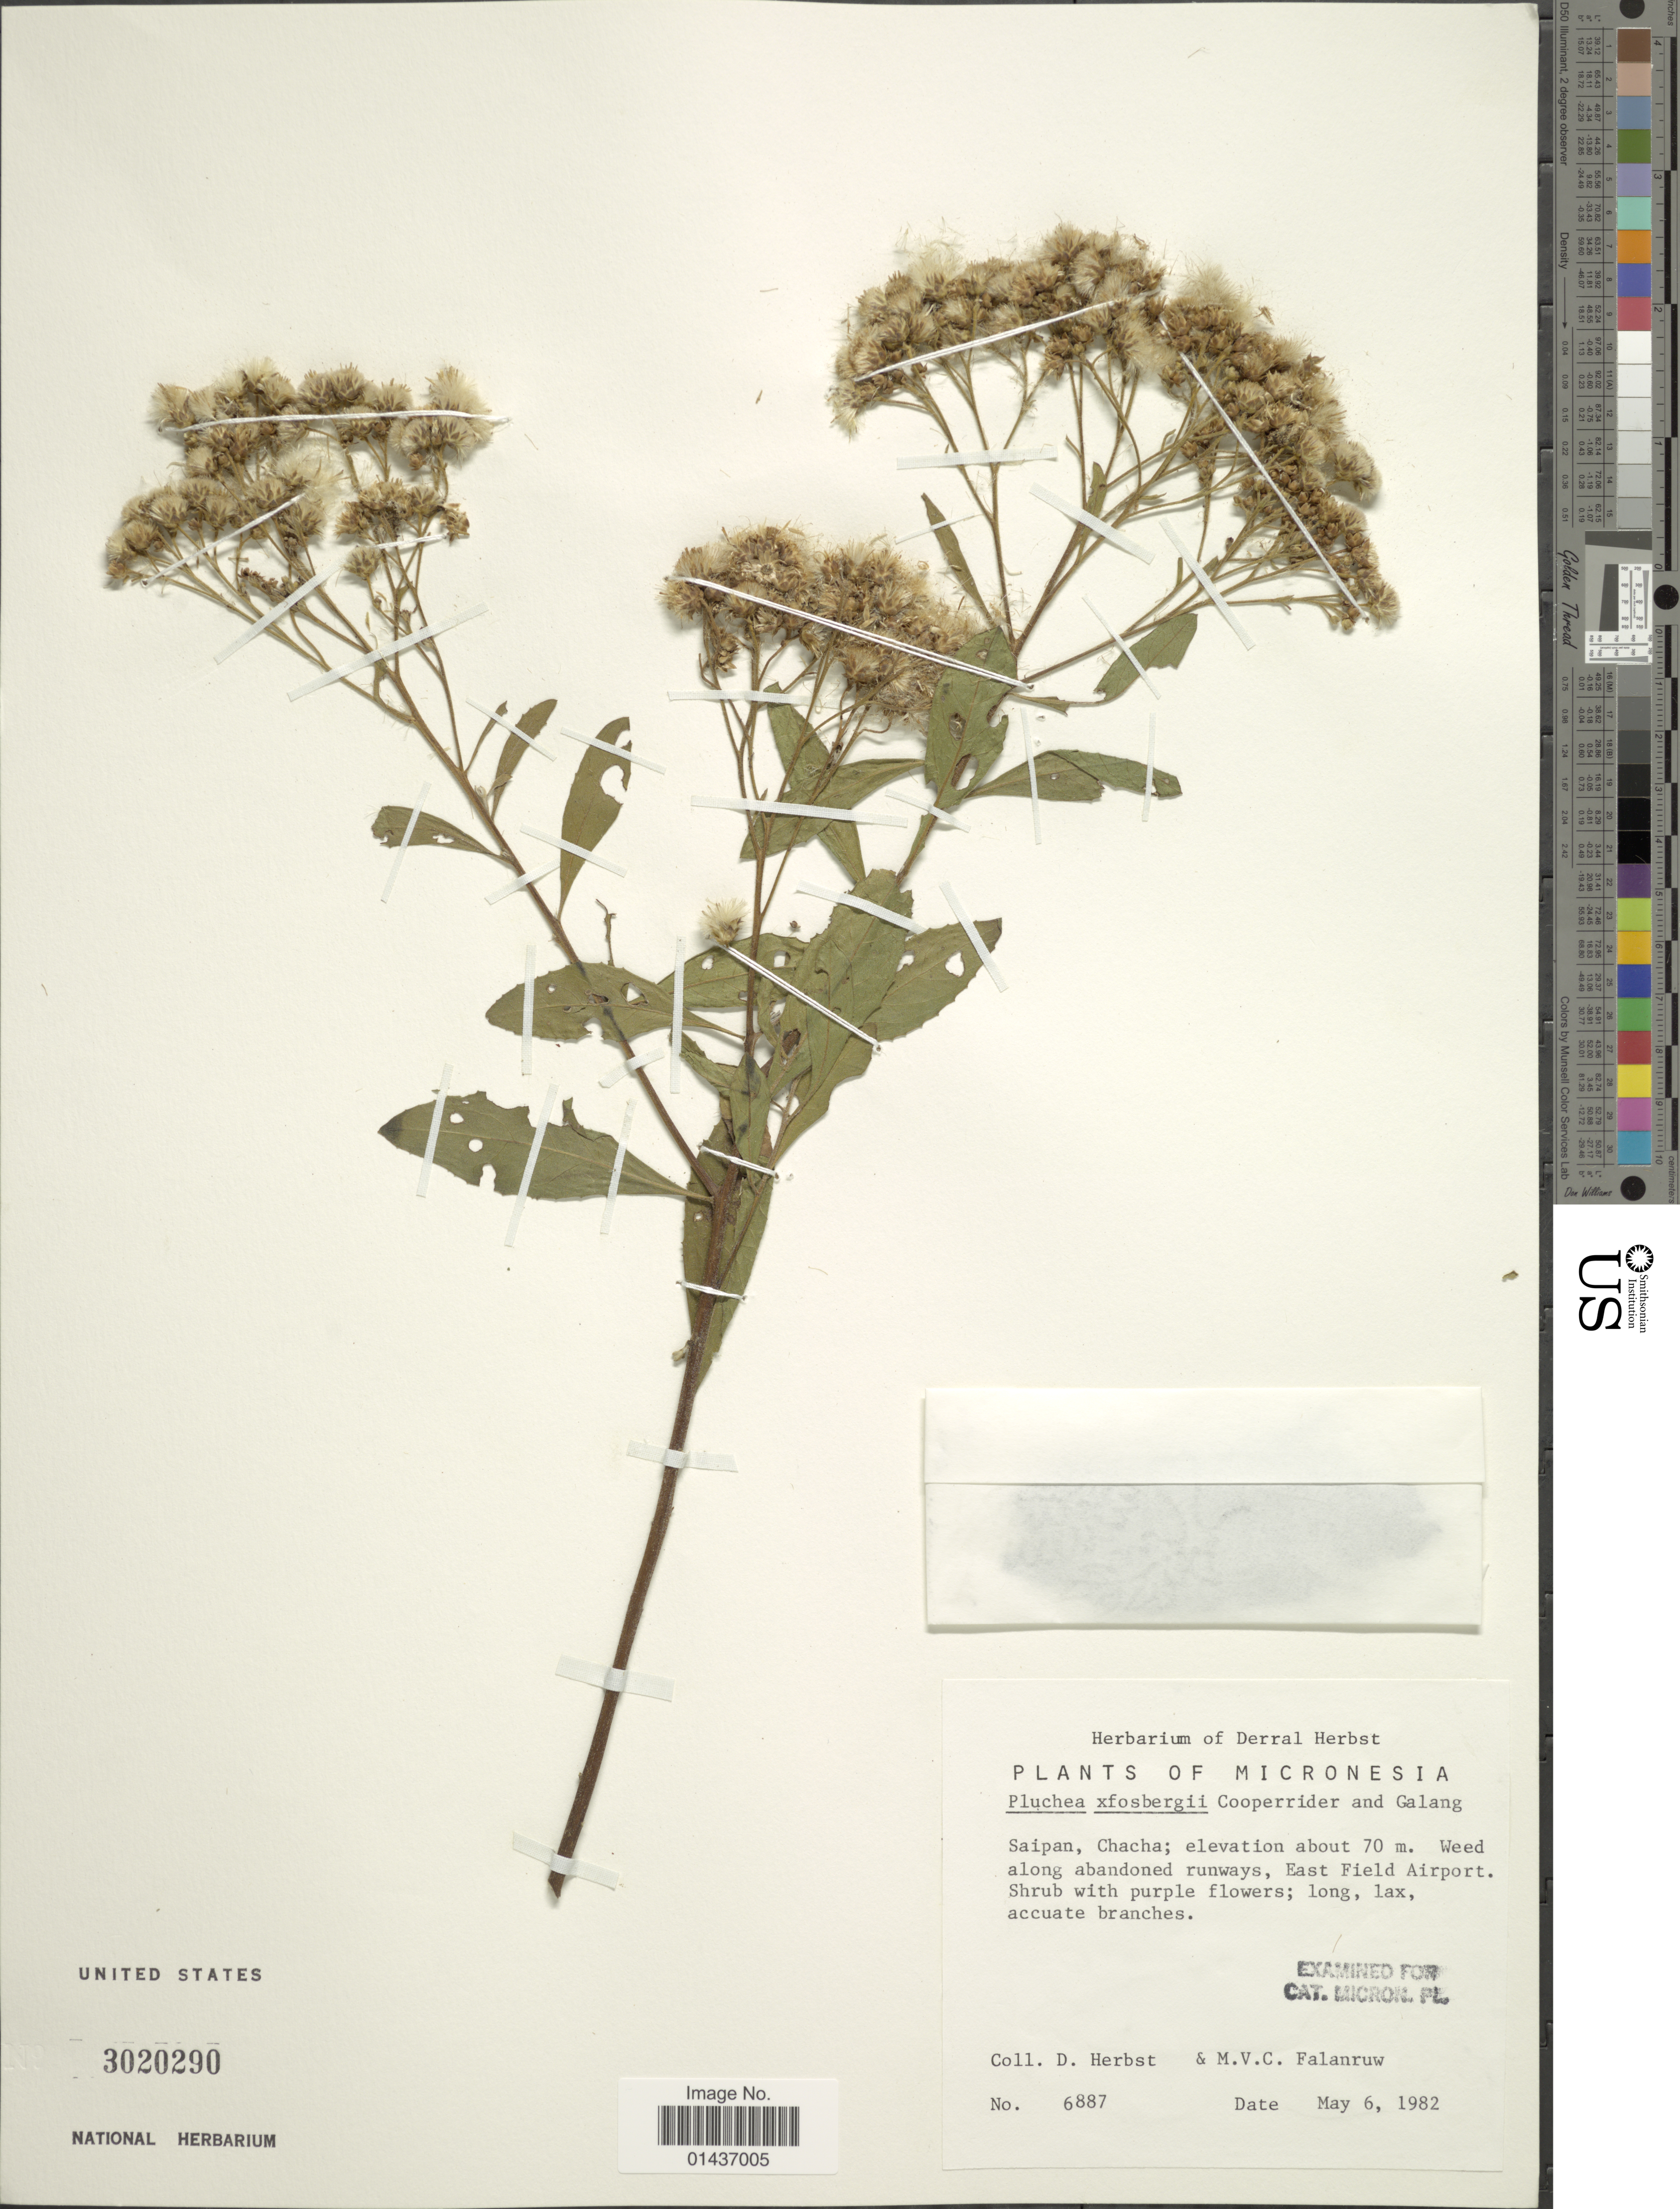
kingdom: Plantae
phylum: Tracheophyta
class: Magnoliopsida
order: Asterales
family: Asteraceae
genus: Pluchea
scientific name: Pluchea x fosbergii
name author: Cooperr. & Galang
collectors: D. R. Herbst & M. V. Falanruw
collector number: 6887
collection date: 1982-05-06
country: Northern Mariana Islands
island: Saipan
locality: Saipan, Chacha. East Field Airport. Micronesia.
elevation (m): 70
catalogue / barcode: US 3020290